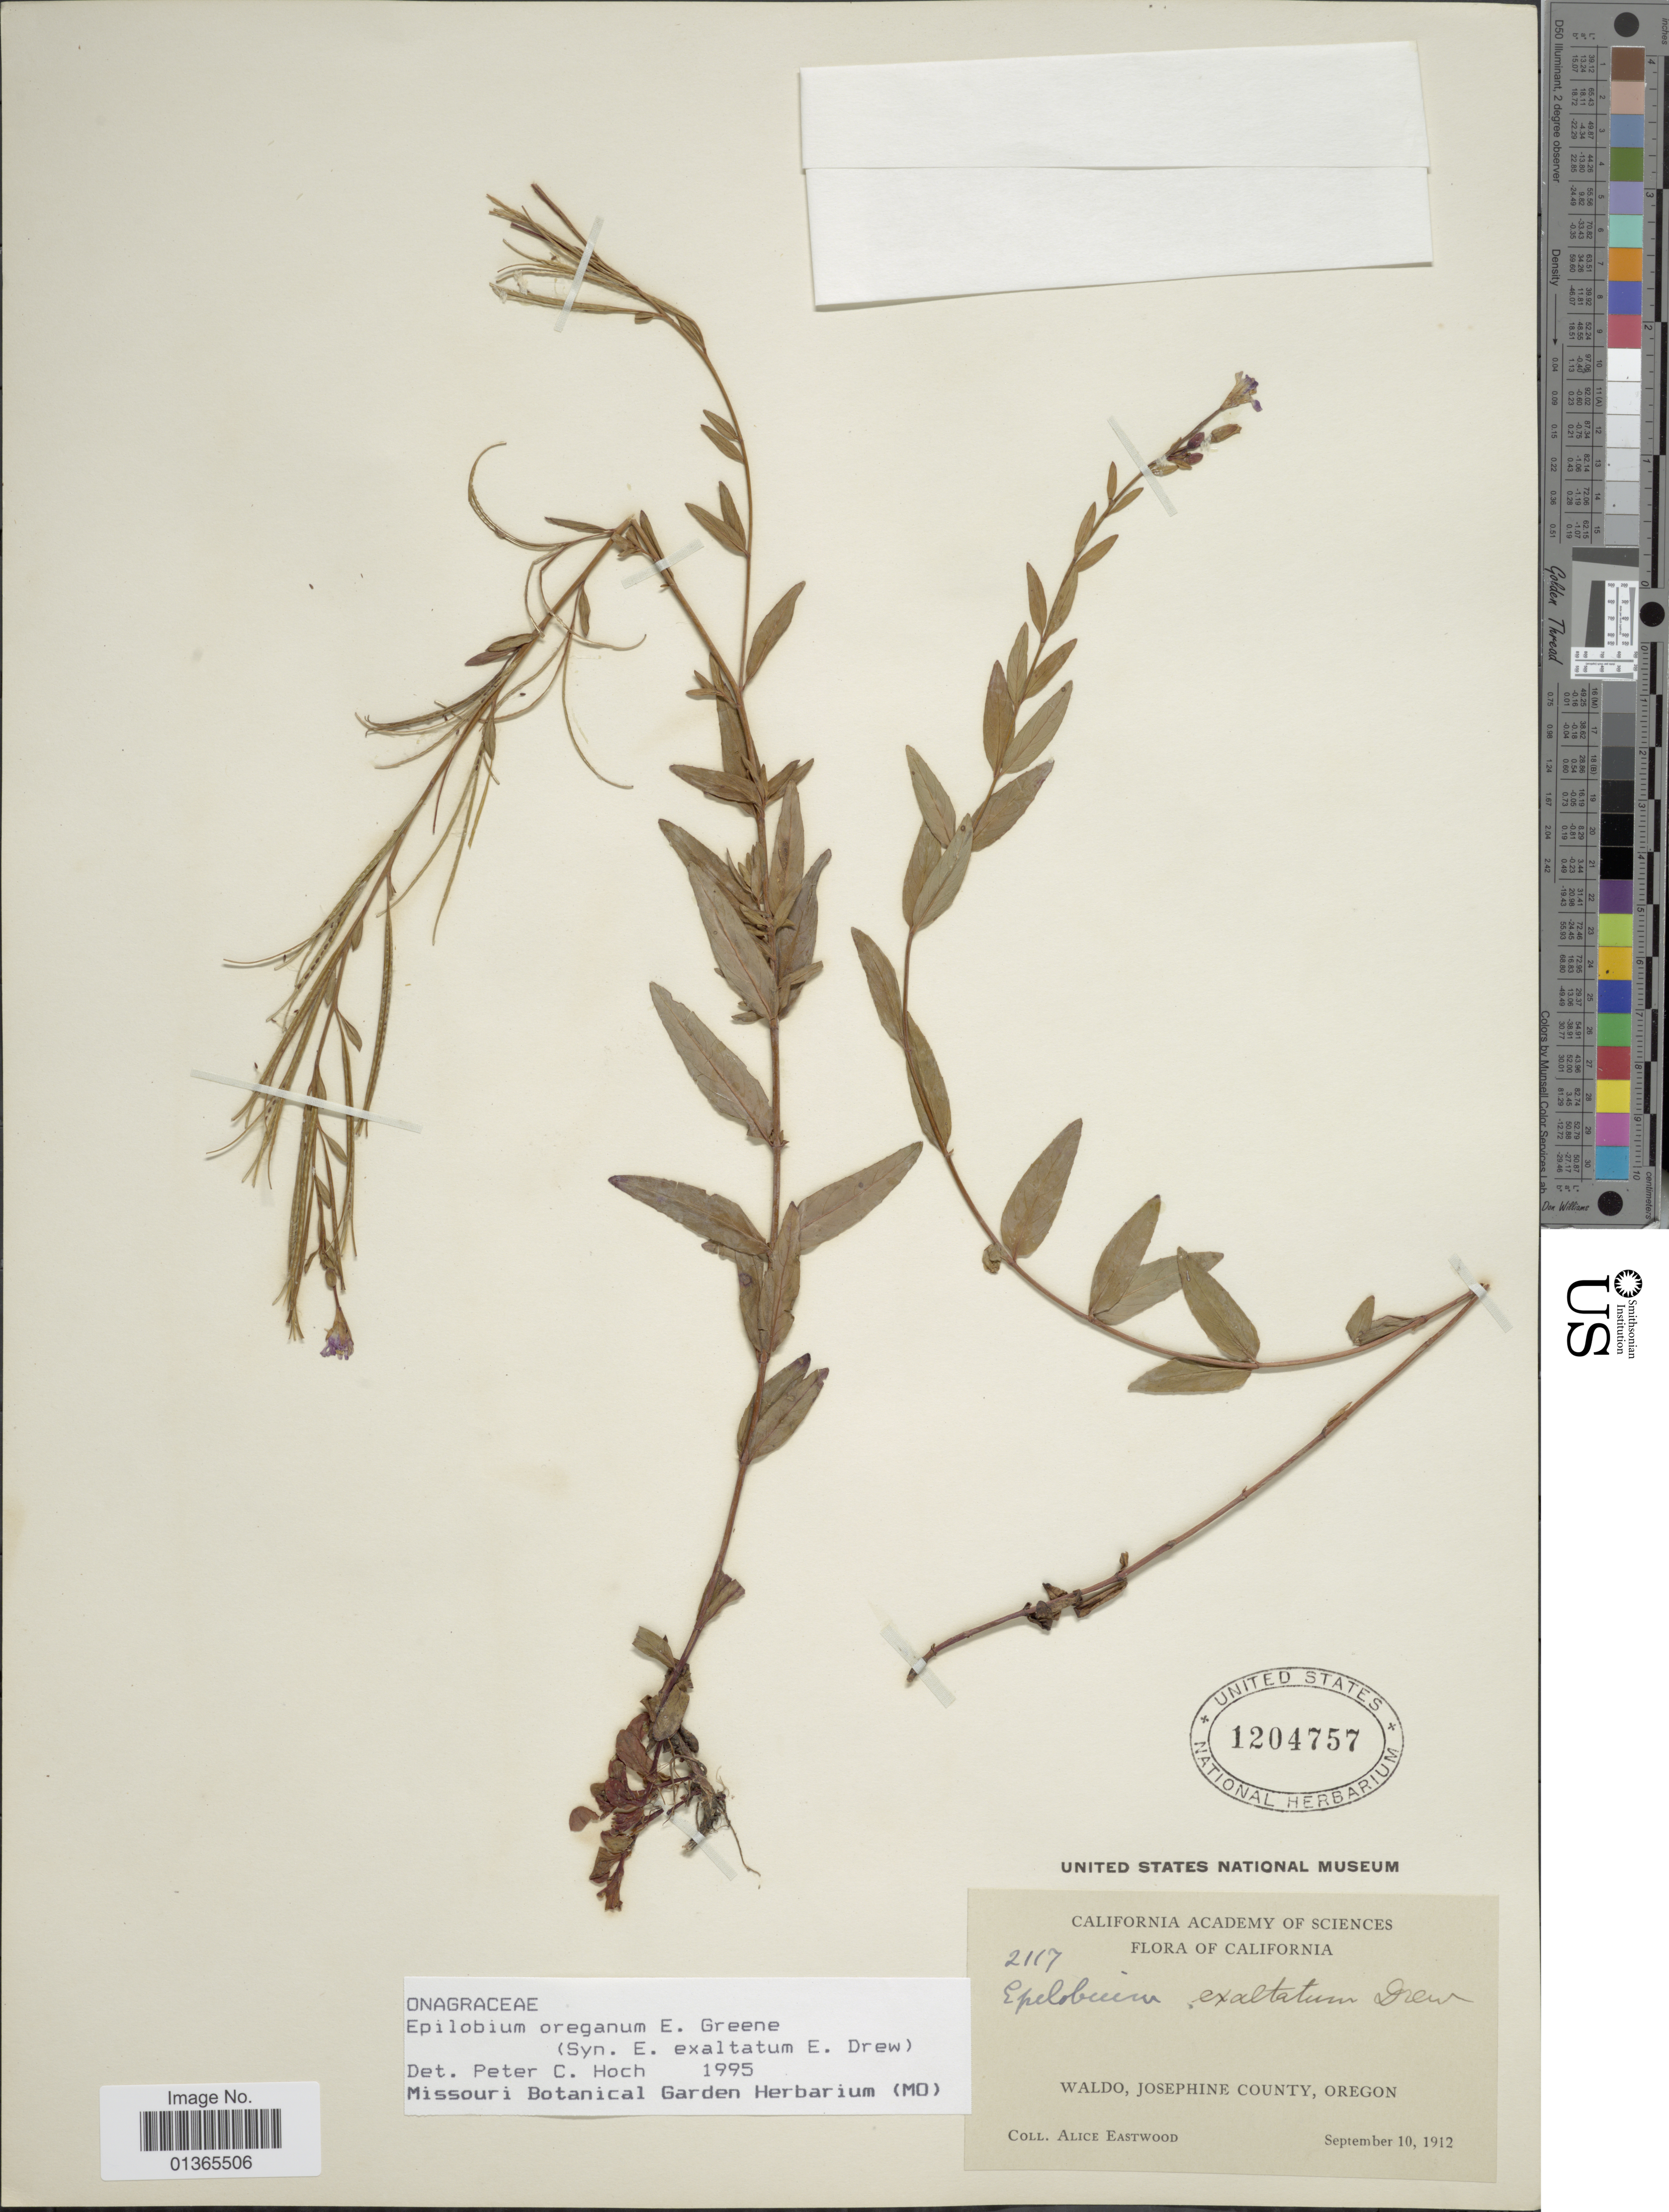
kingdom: Plantae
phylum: Tracheophyta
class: Magnoliopsida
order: Myrtales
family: Onagraceae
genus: Epilobium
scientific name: Epilobium oreganum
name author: Greene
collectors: A. Eastwood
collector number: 2117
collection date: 1912-09-10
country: United States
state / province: Oregon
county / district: Josephine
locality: Waldo, Josephine County.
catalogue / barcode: US 1204757